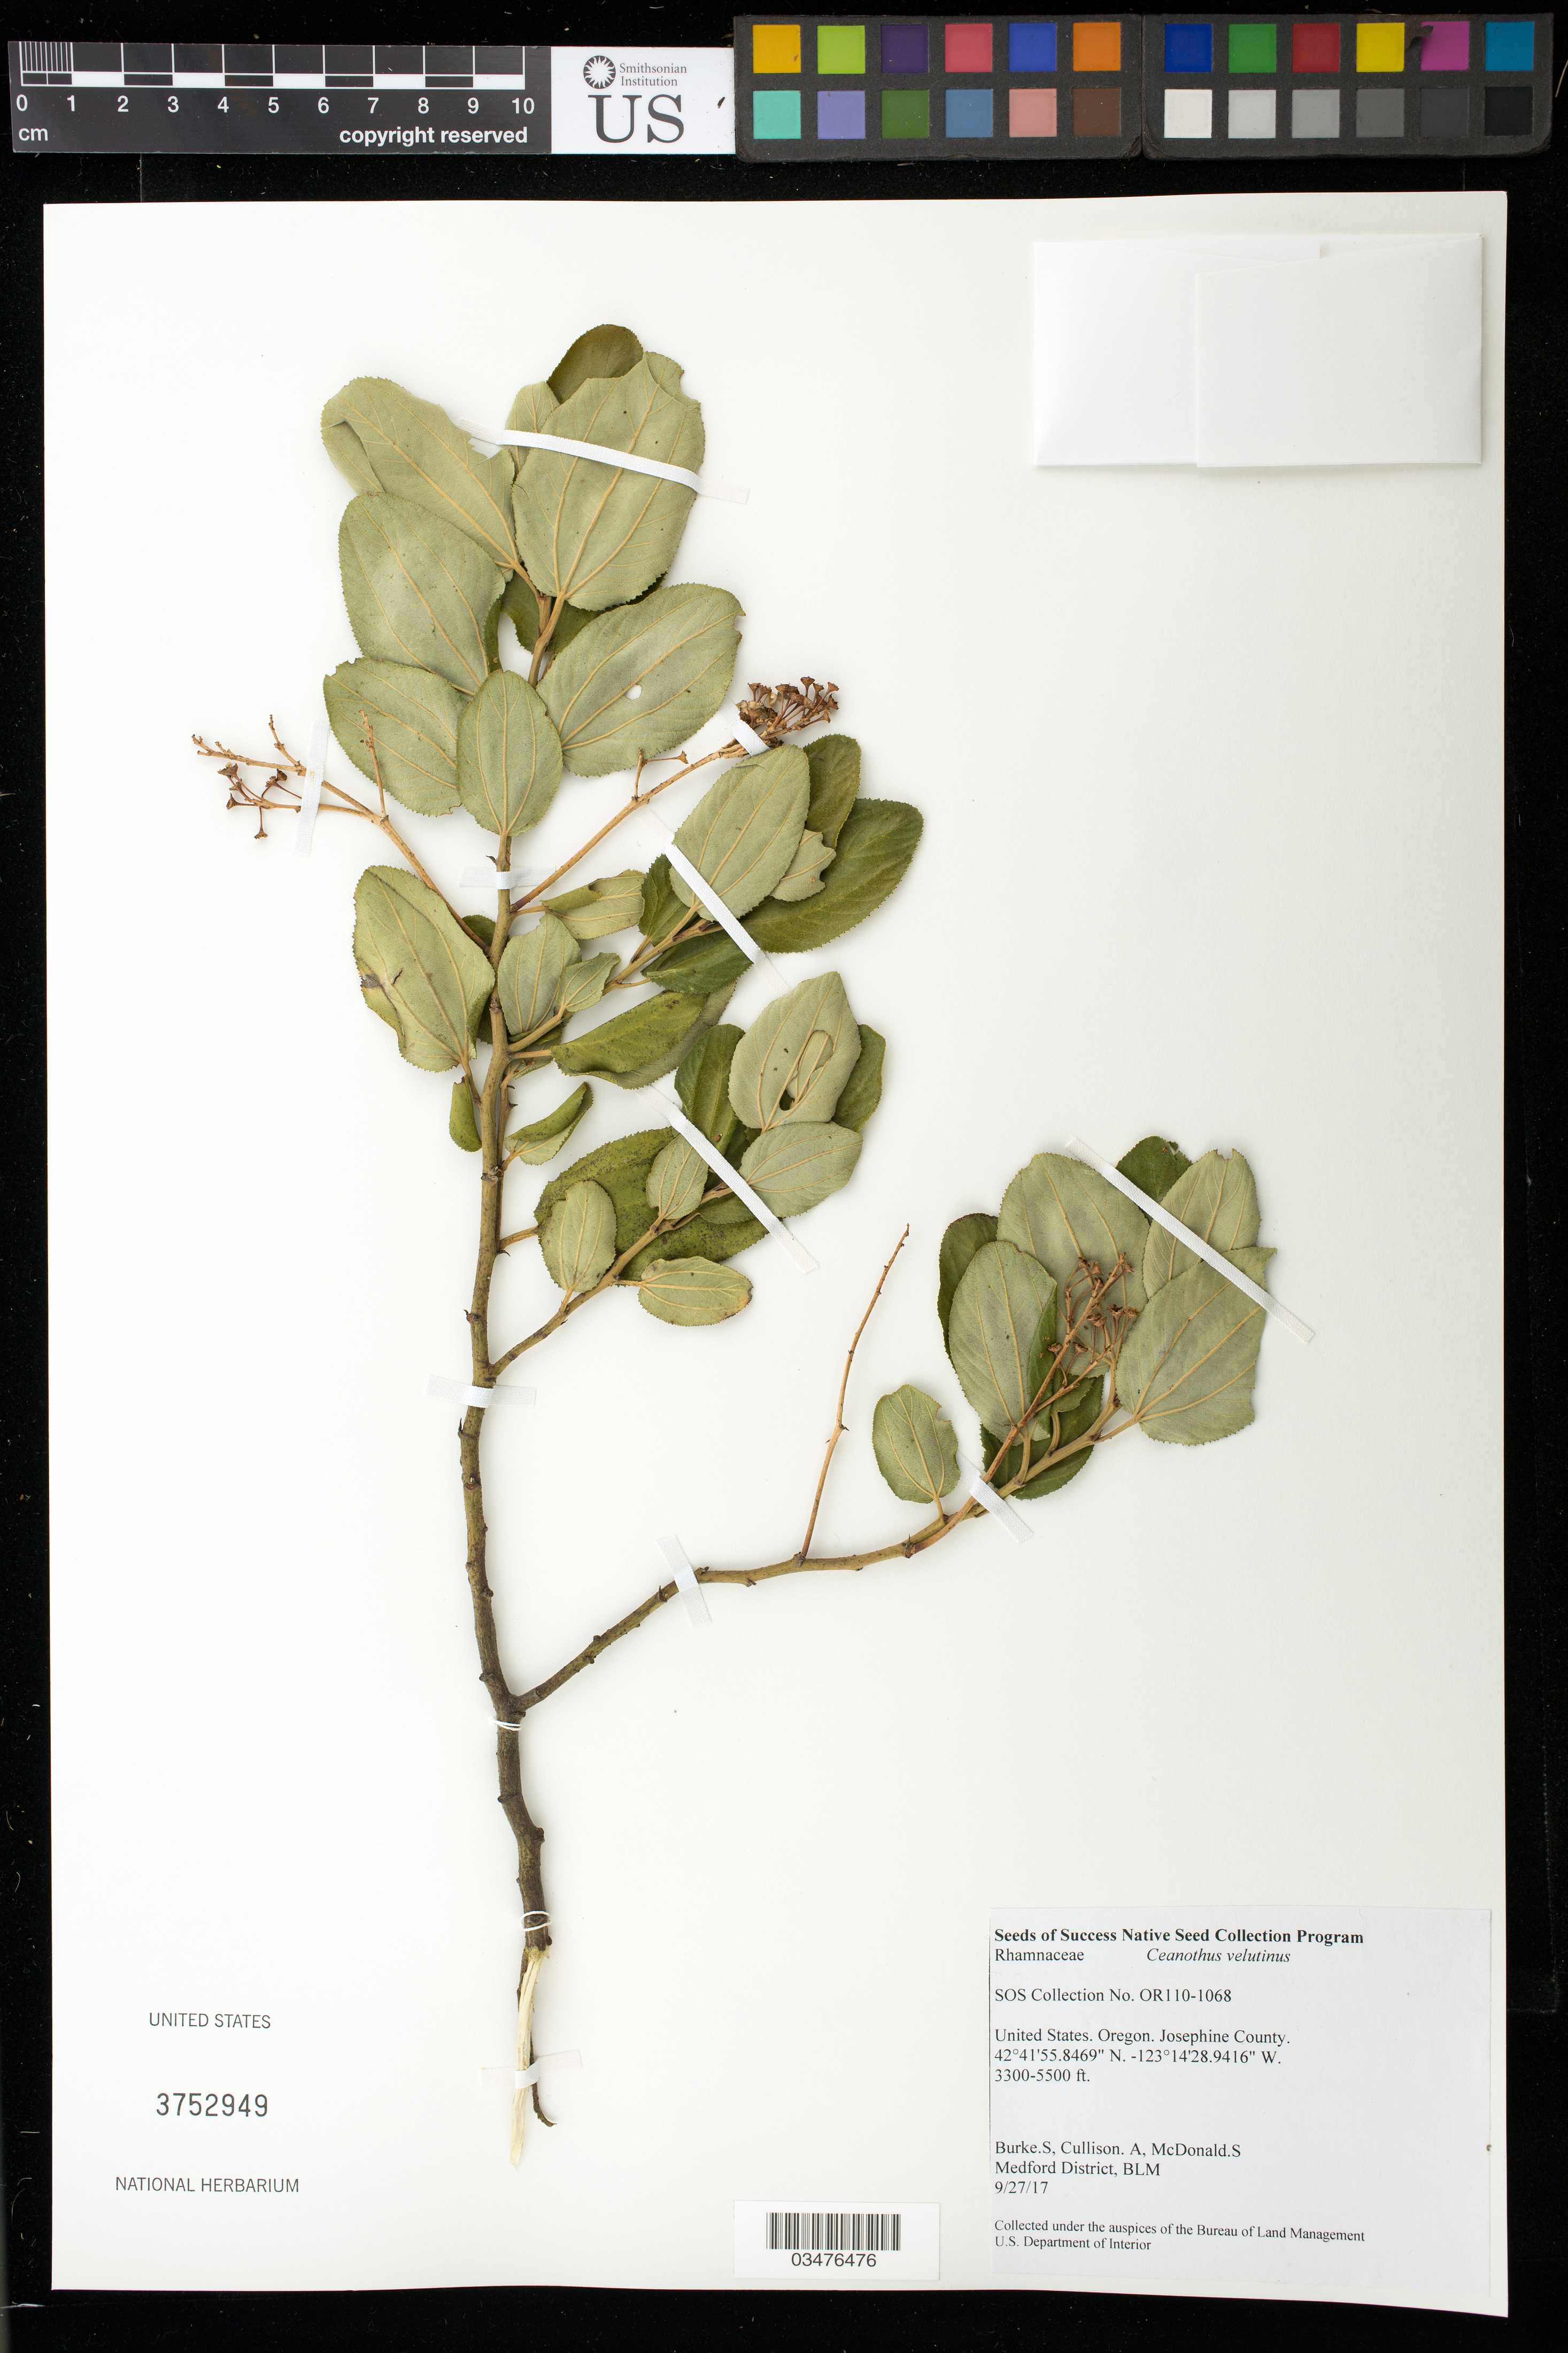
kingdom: Plantae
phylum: Tracheophyta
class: Magnoliopsida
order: Rosales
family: Rhamnaceae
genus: Ceanothus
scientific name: Ceanothus velutinus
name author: Douglas ex Hook.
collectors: S. Burke, A. Cullison & S. McDonald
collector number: OR110-1068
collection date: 2017-09-27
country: United States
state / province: Oregon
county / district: Josephine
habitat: Mixed Hardwood-Conifer Woodland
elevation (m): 1006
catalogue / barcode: US 3752949